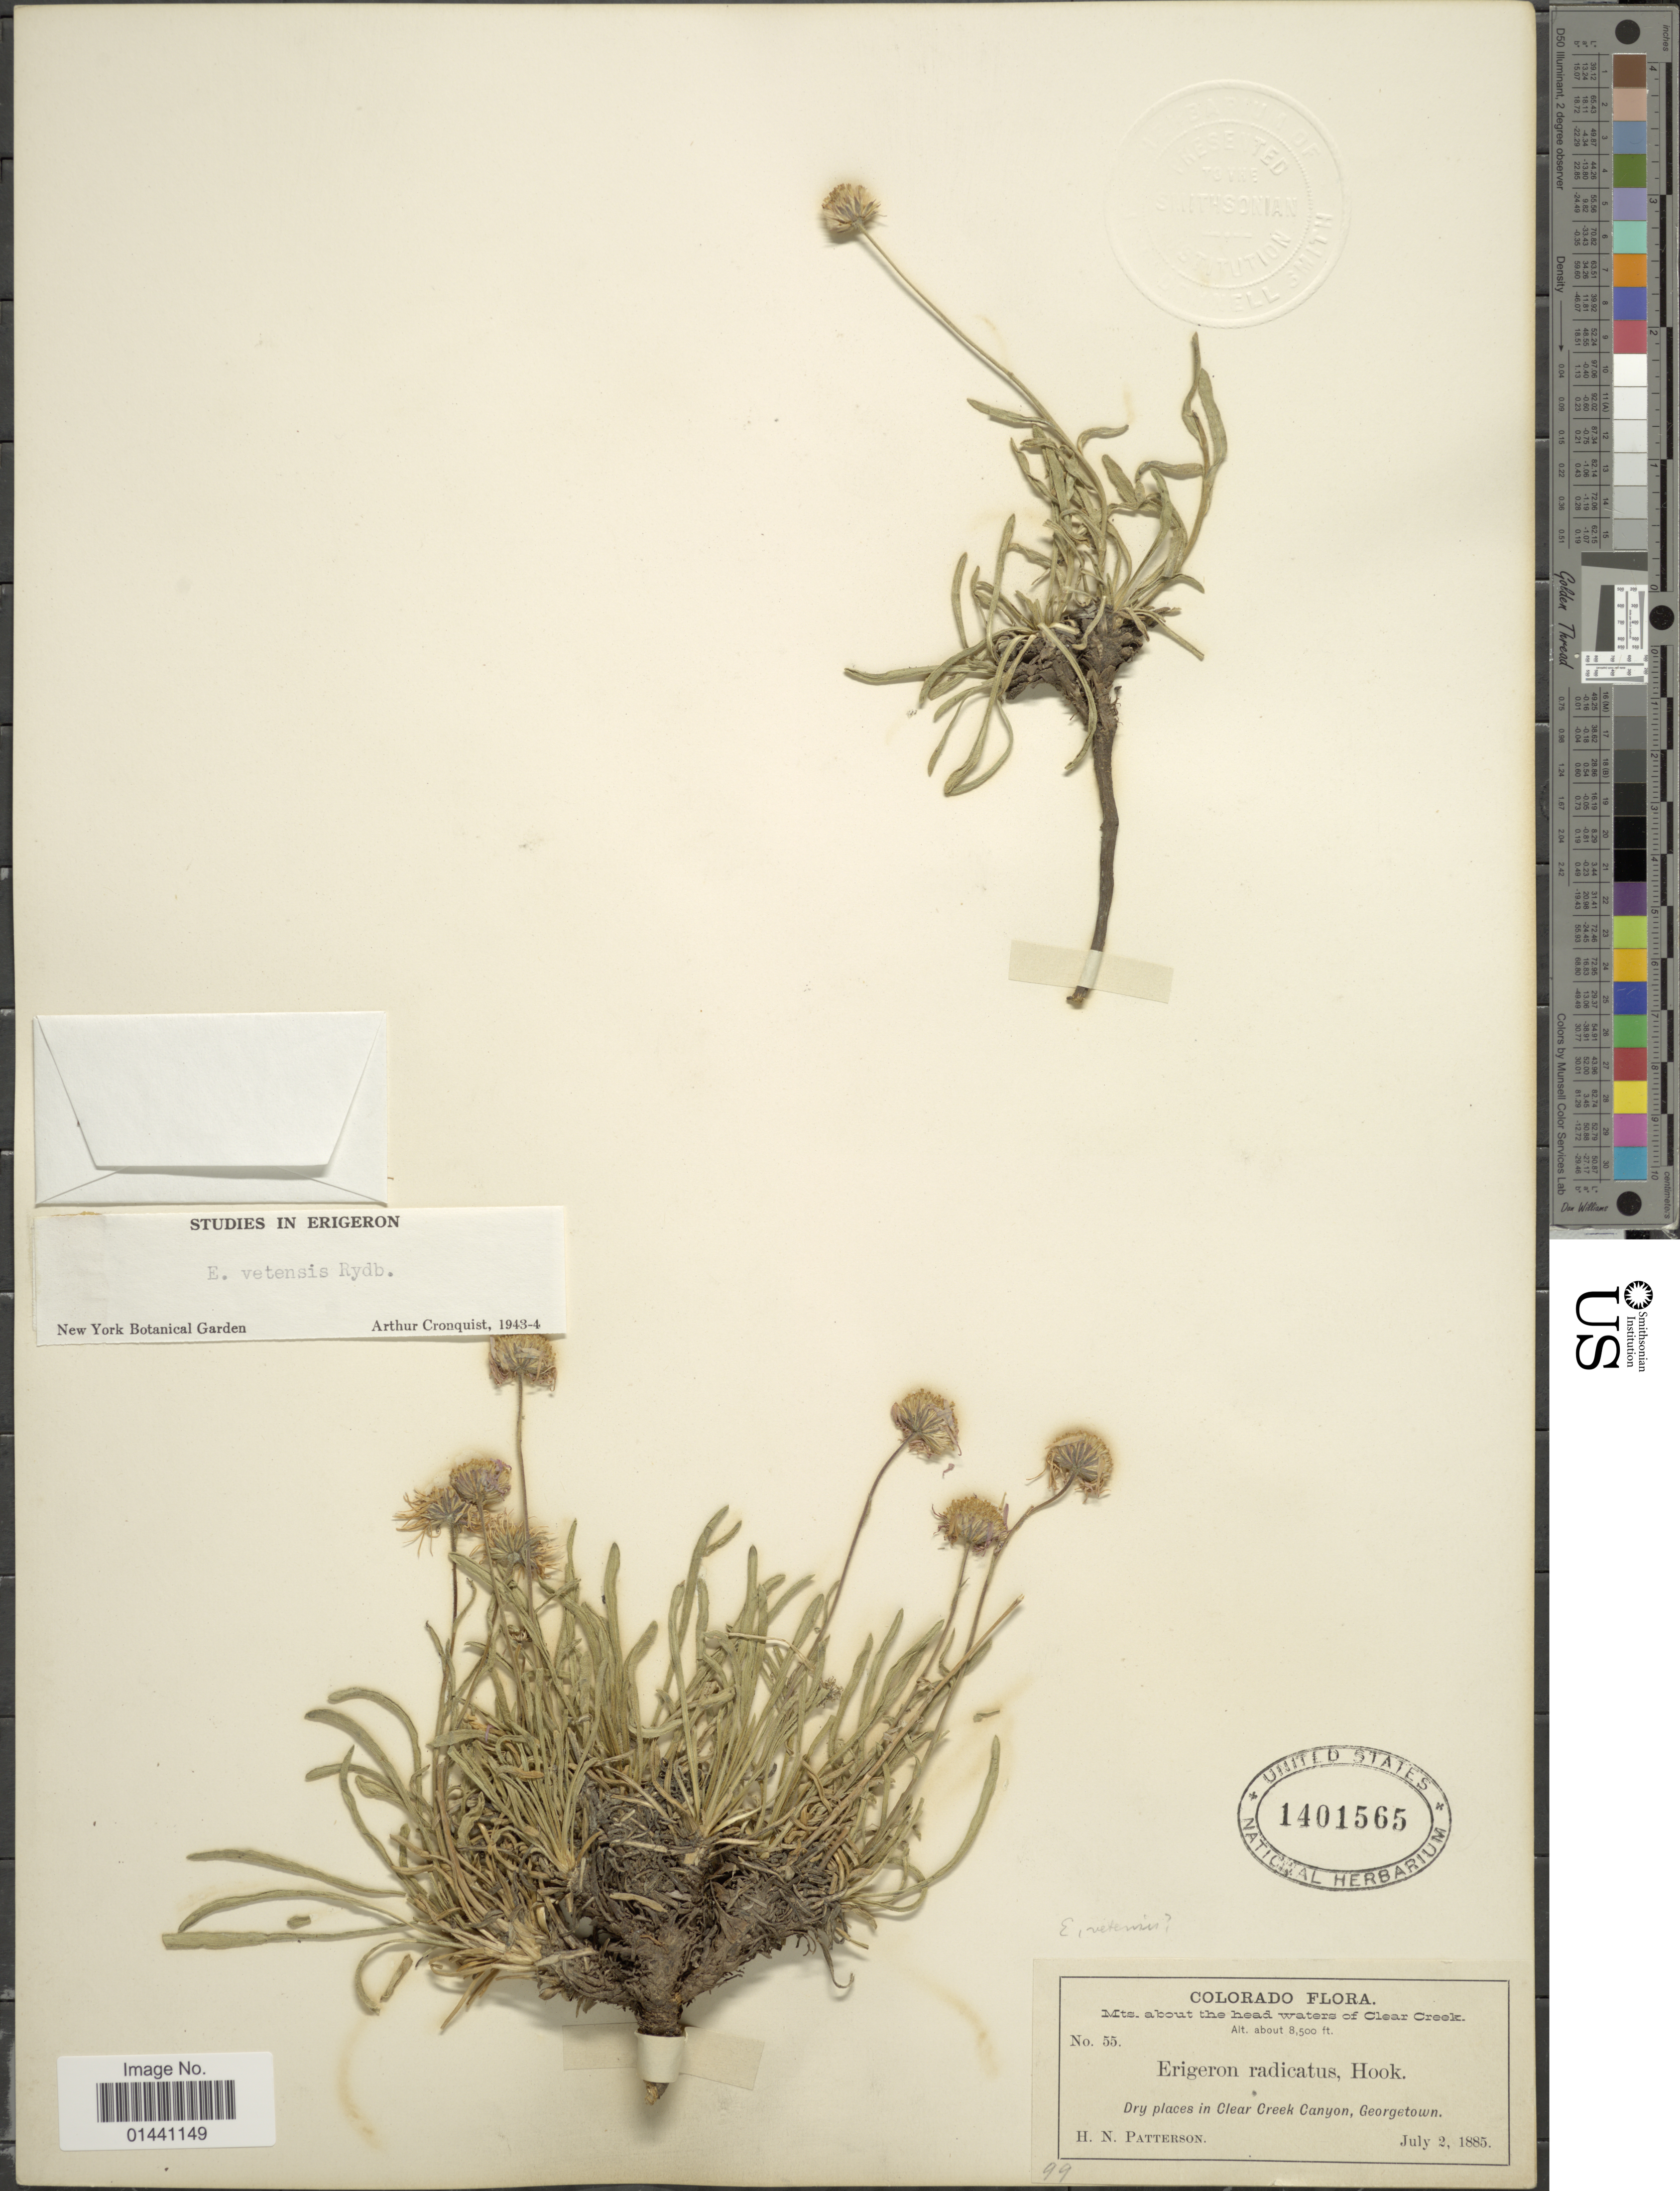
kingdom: Plantae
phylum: Tracheophyta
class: Magnoliopsida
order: Asterales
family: Asteraceae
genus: Erigeron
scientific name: Erigeron vetensis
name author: Rydb.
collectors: H. N. Patterson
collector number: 55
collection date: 1885-07-02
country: United States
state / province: Colorado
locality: Mts. about the head water of Clear Creek, dry places in Clear Creek Canyon, Georgetown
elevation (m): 2591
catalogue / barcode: US 1401565